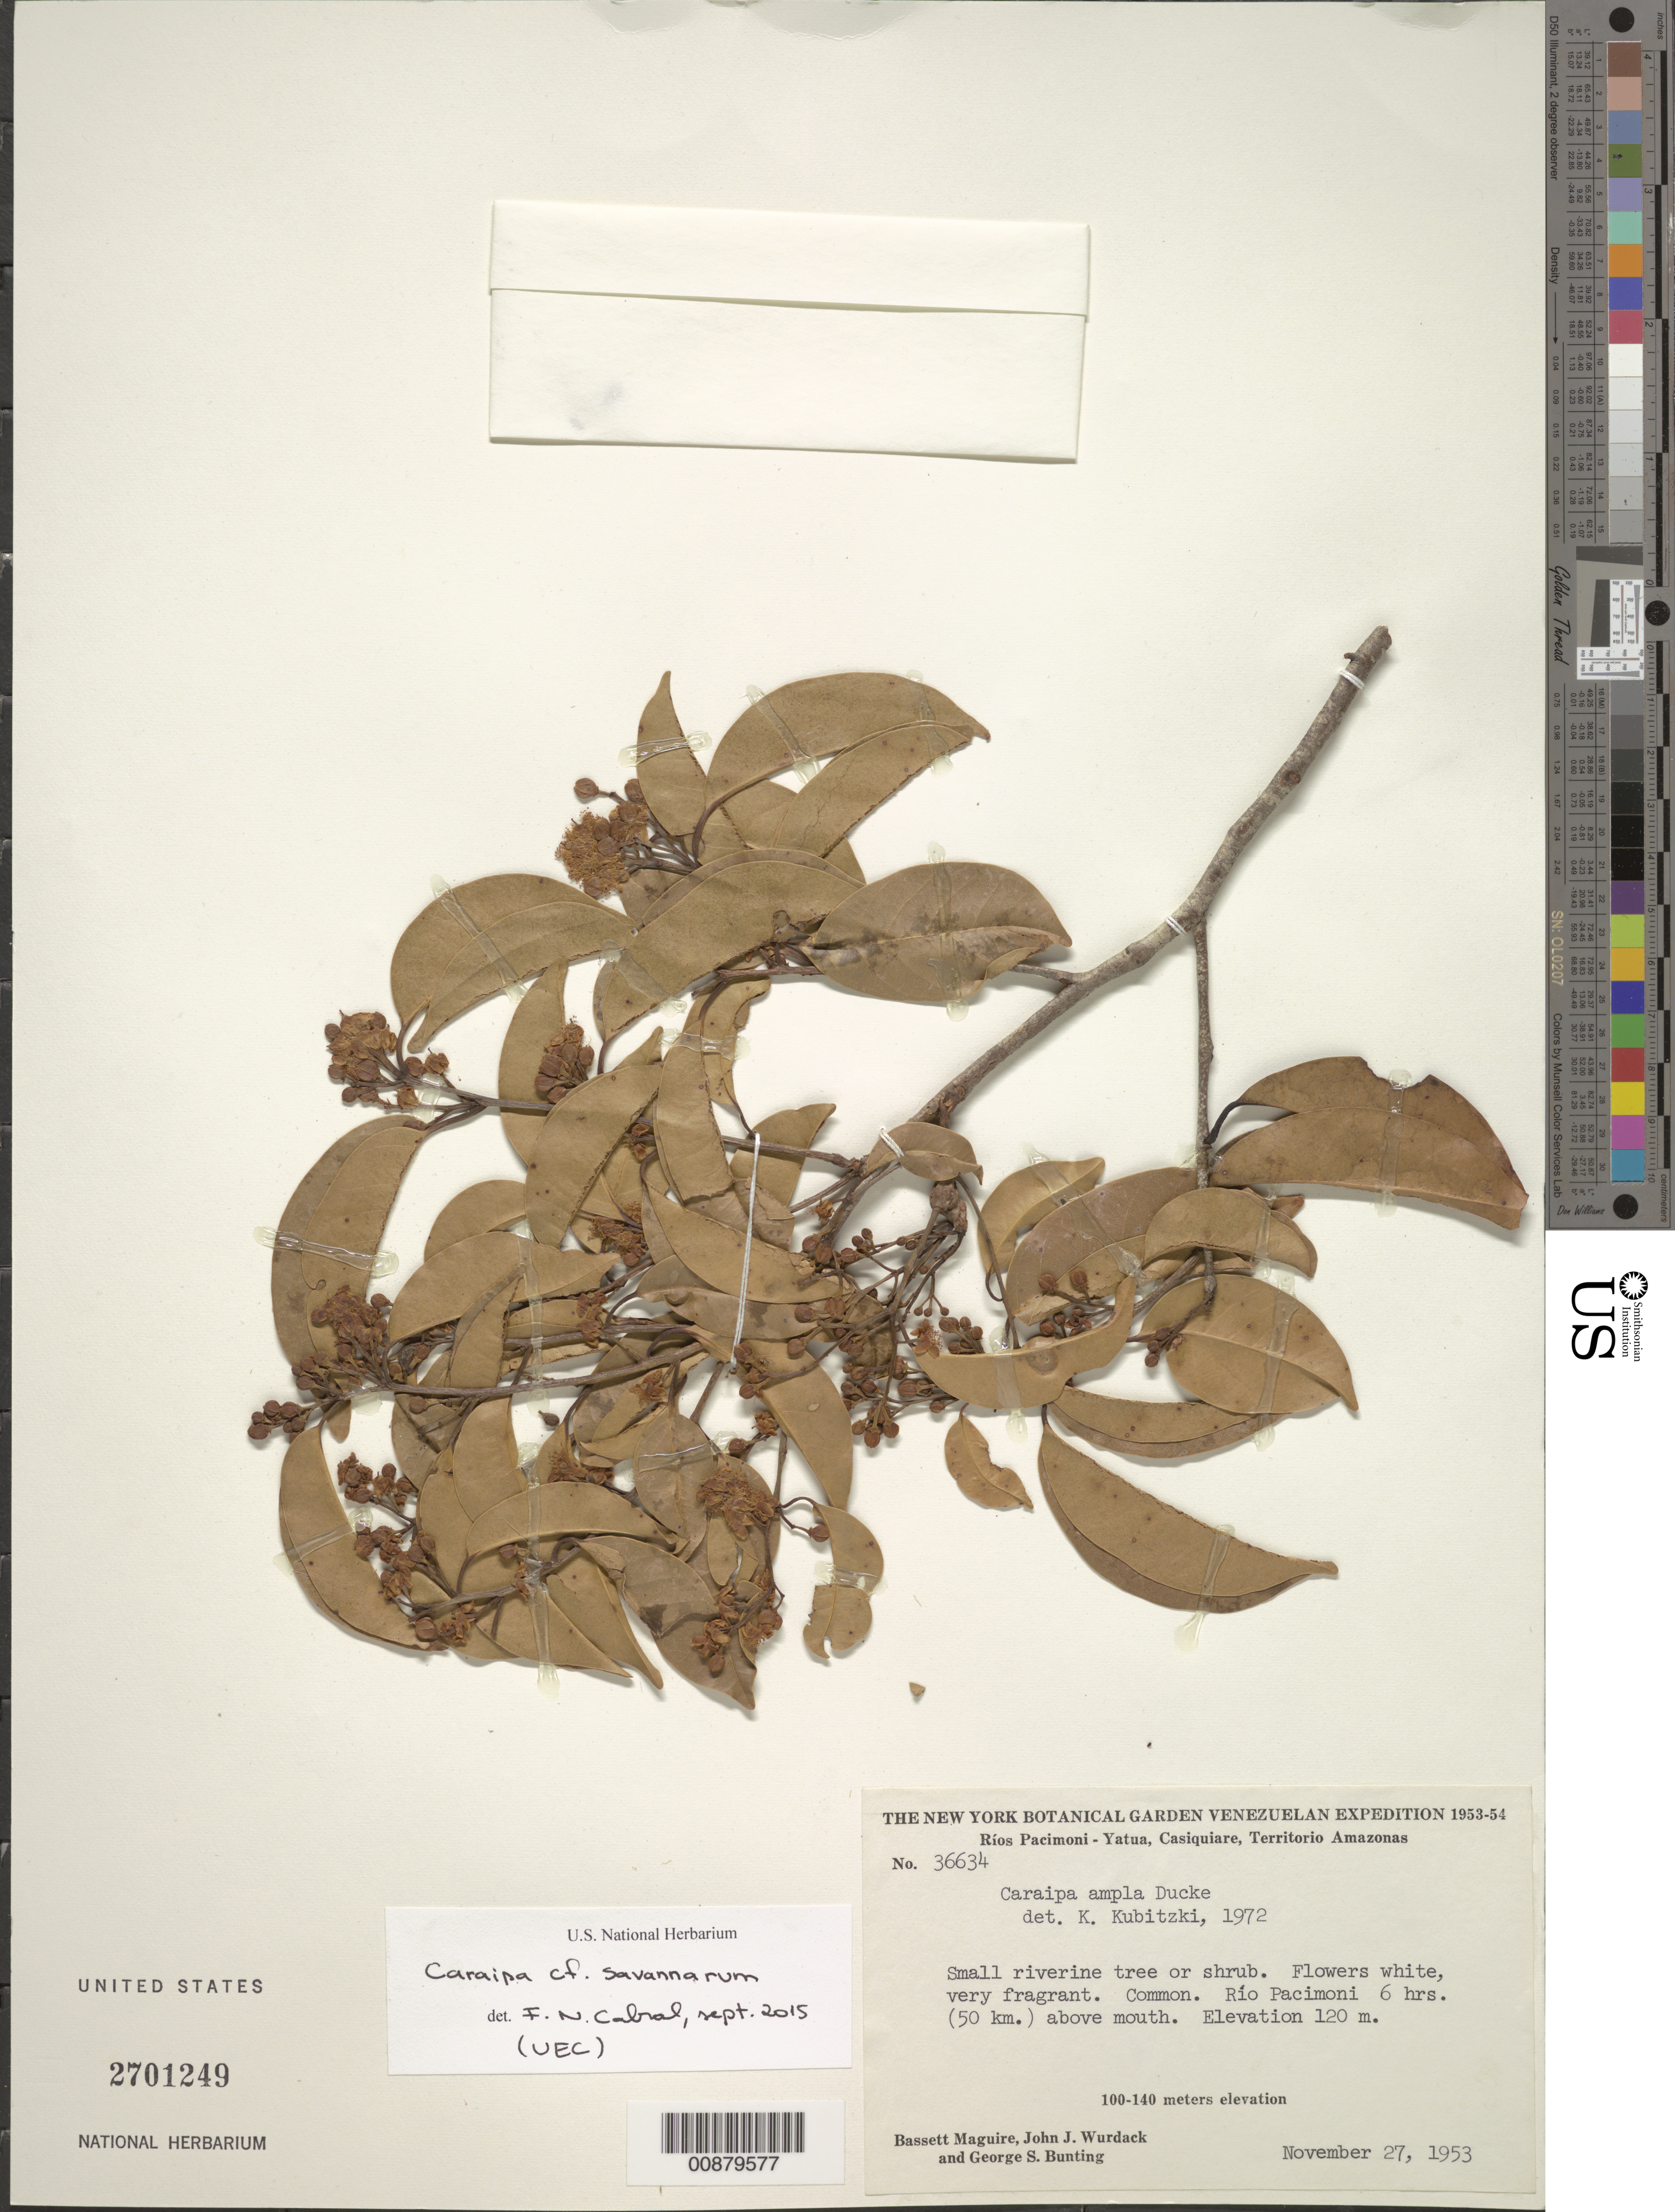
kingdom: Plantae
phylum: Tracheophyta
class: Magnoliopsida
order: Malpighiales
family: Calophyllaceae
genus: Caraipa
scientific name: Caraipa savannarum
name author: Kubitzki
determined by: Cabral, F. N.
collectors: B. Maguire, J. J. Wurdack & G. S. Bunting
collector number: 36634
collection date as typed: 27-Nov-53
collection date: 1953-11-27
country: Venezuela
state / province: Amazonas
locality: Río Pacimoni, 50 km (6 hours) above mouth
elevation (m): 120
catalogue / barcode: US 2701249